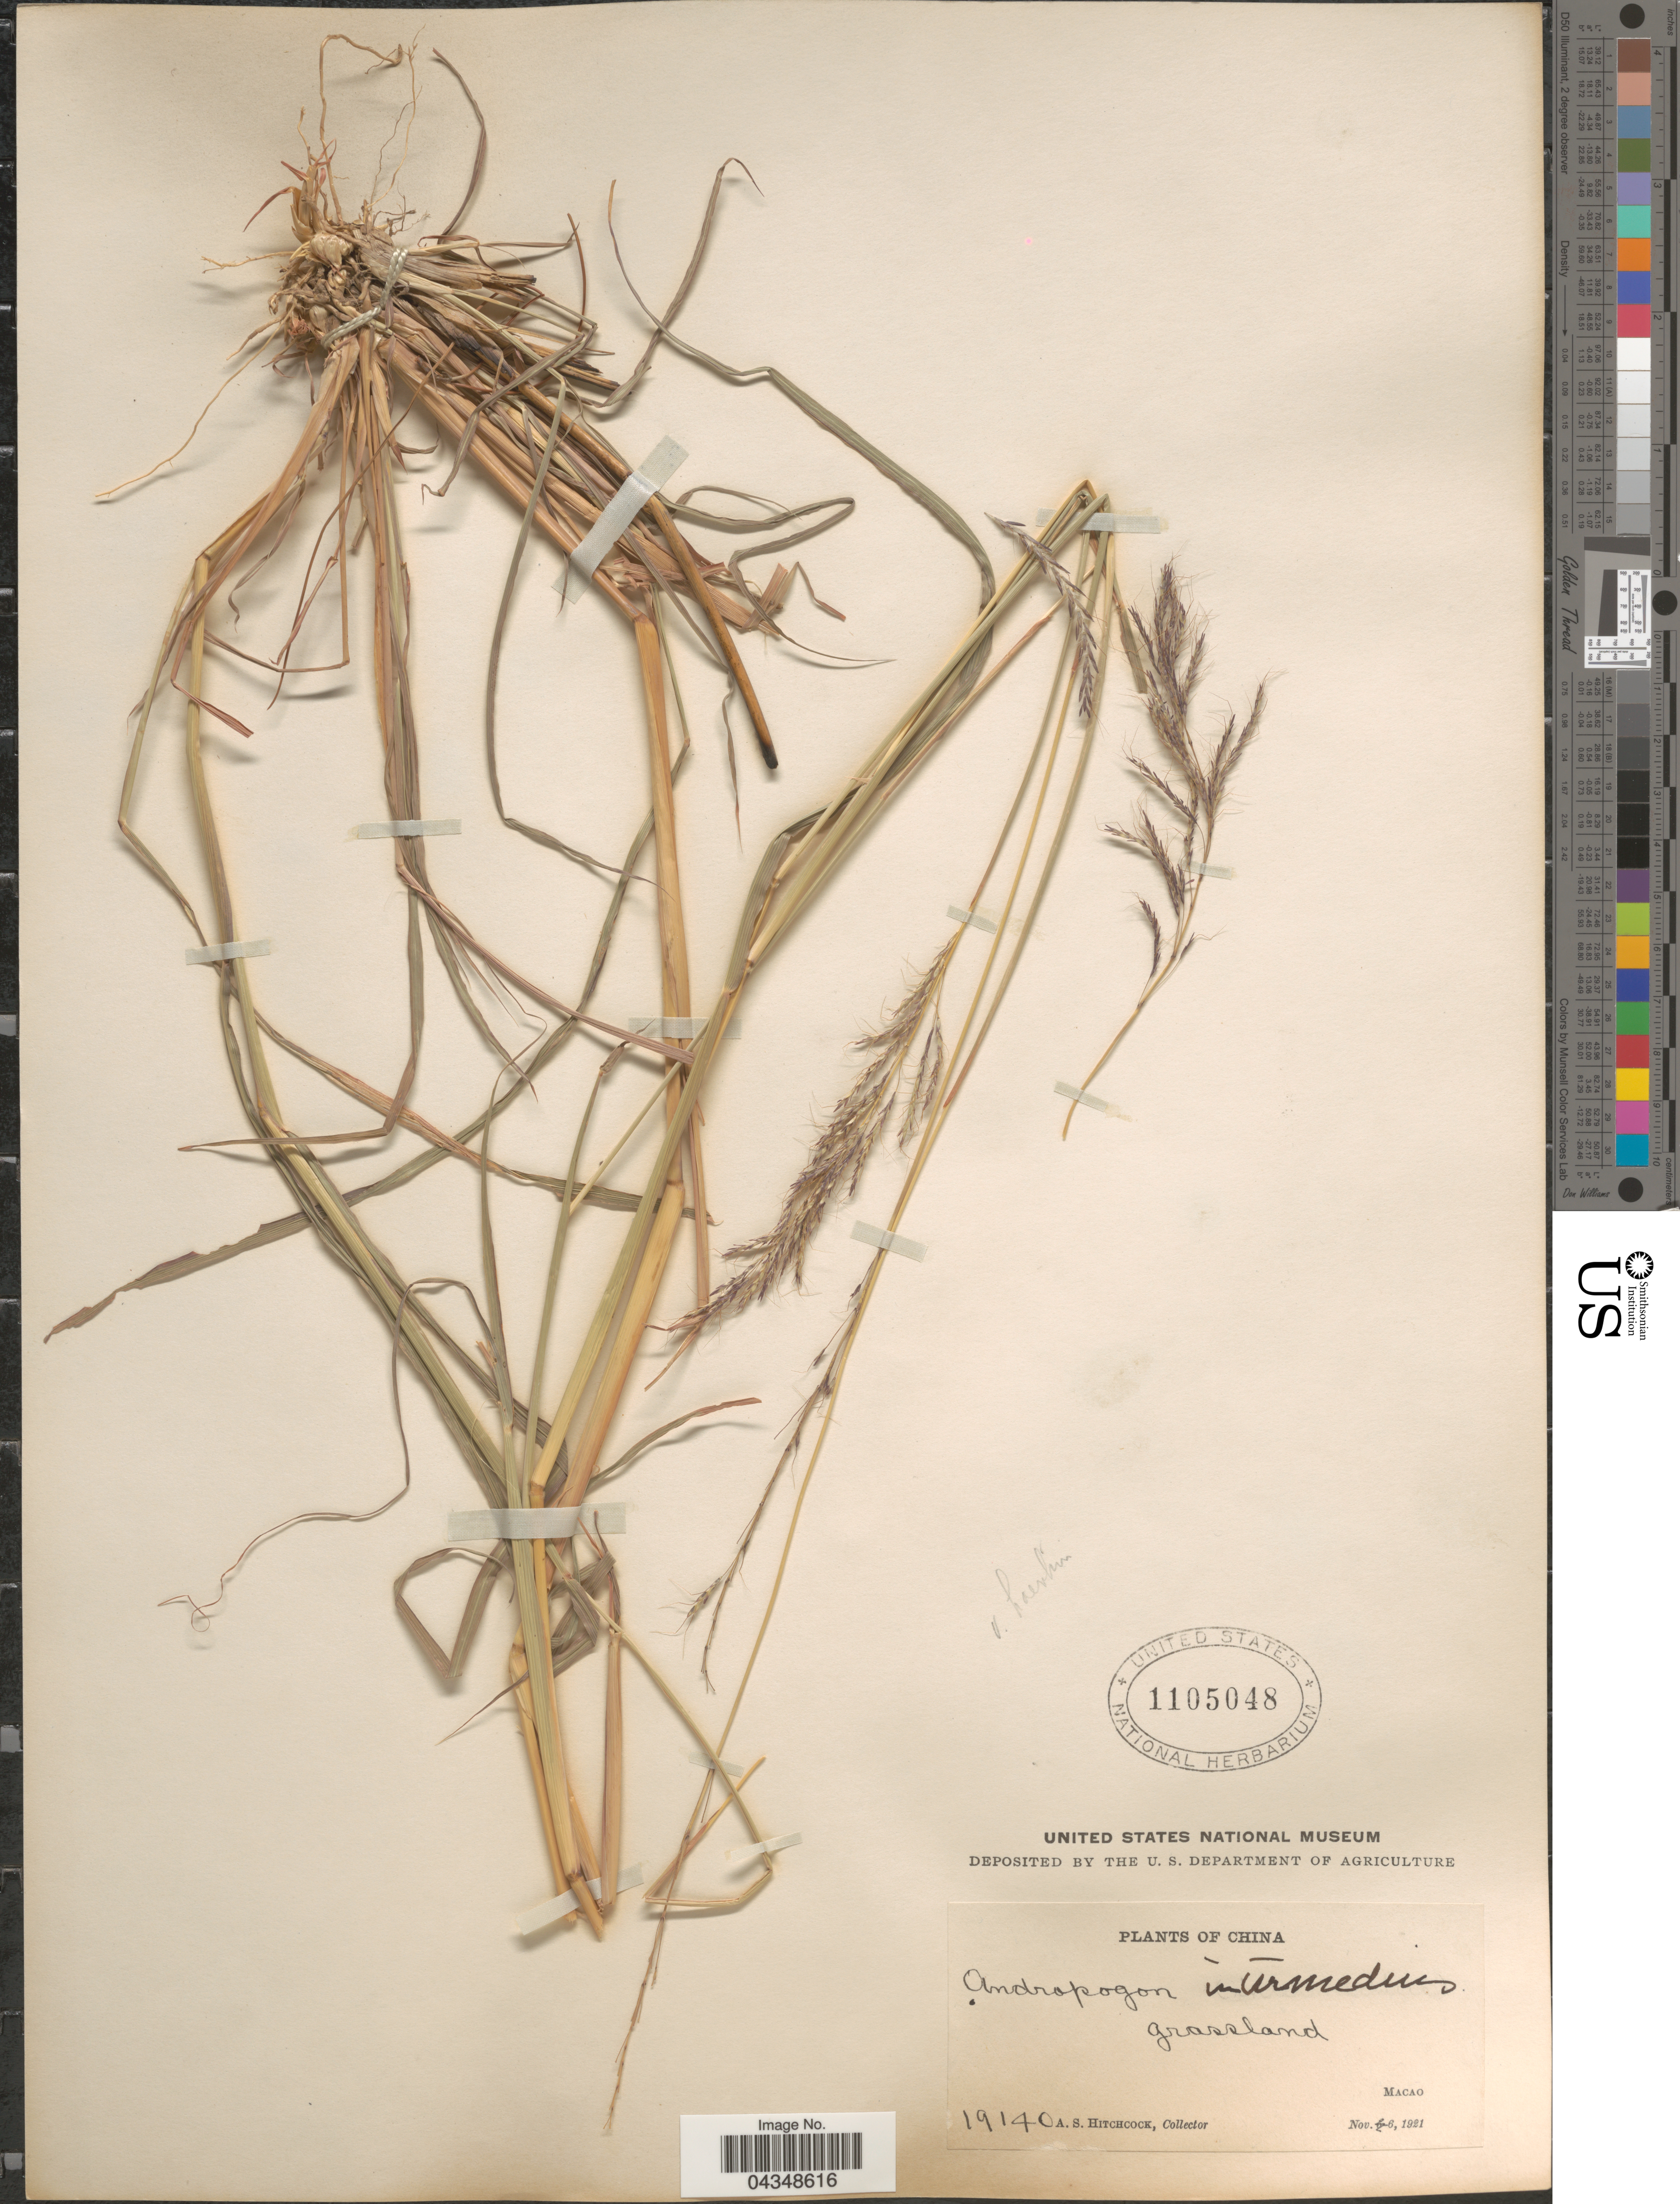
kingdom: Plantae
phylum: Tracheophyta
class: Liliopsida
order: Poales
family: Poaceae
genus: Bothriochloa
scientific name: Bothriochloa bladhii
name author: (Retz.) S.T. Blake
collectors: A. S. Hitchcock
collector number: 19140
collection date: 1921-11-06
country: China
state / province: Macau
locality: Macao.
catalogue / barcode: US 1105048